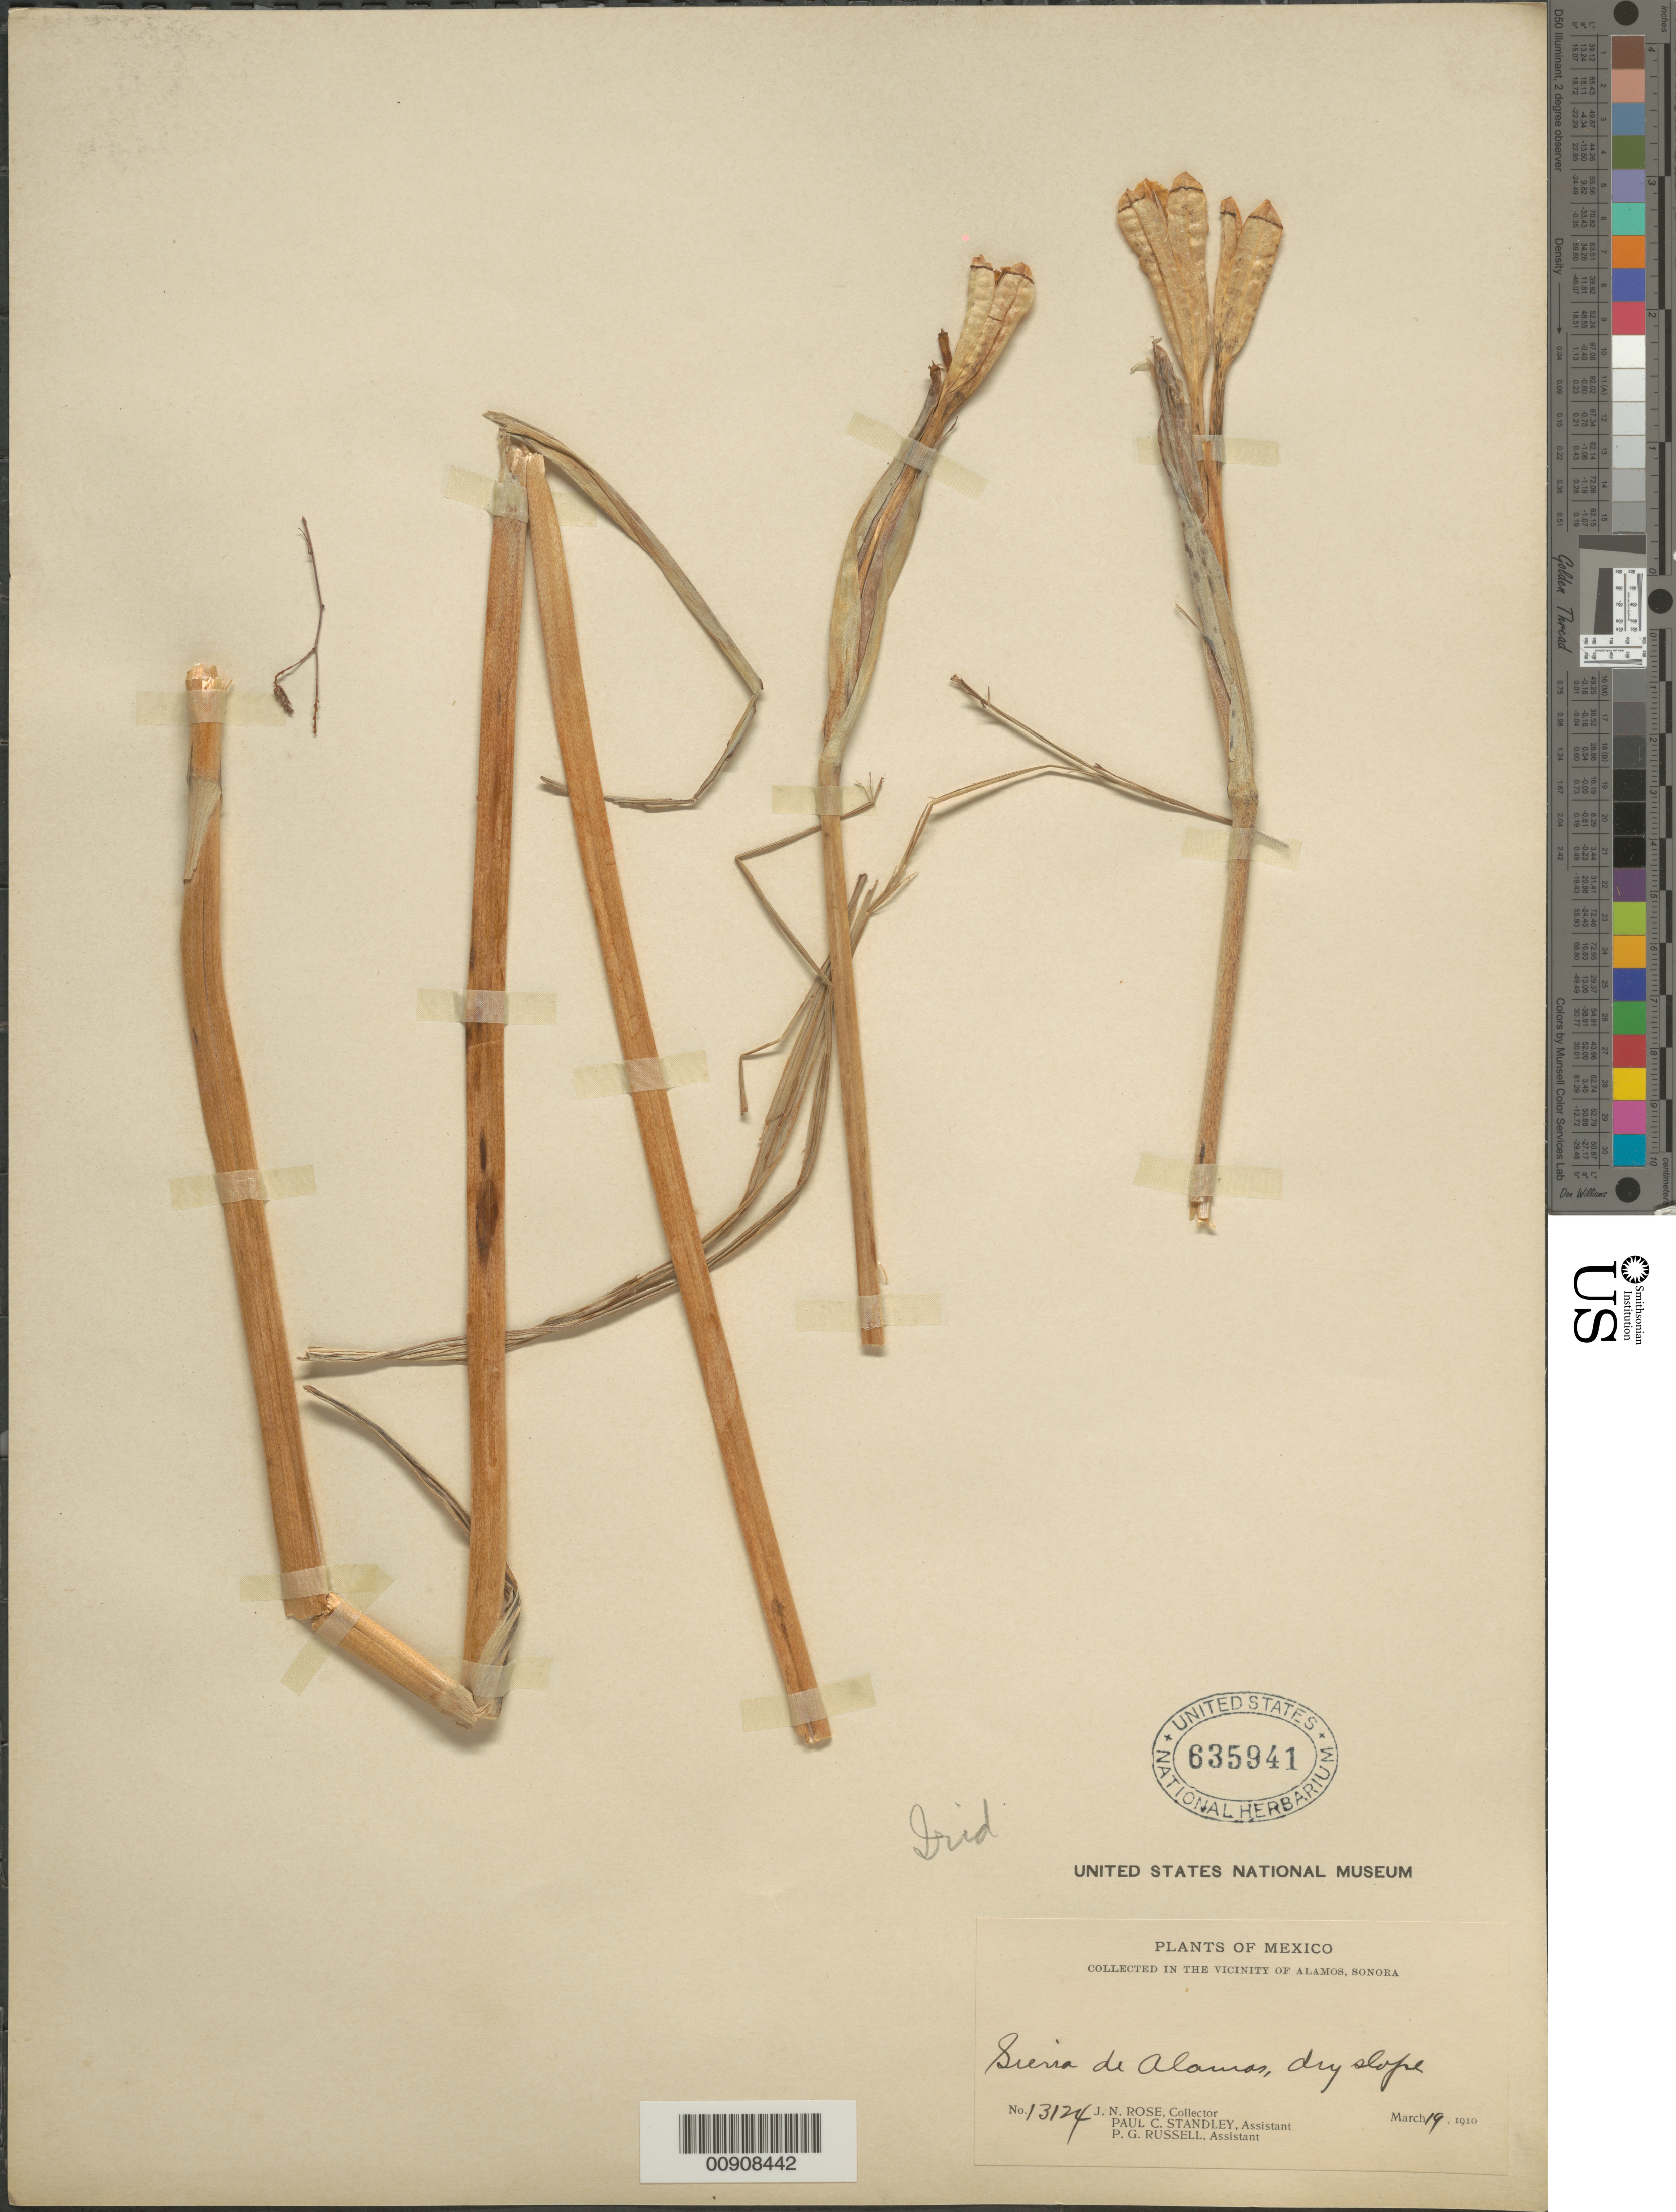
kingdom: Plantae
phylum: Tracheophyta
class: Liliopsida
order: Asparagales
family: Iridaceae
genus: Iris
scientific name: Iris sp.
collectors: J. N. Rose, P. C. Standley & P. G. Russell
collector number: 13124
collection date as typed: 19 Mar 1910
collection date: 1910-03-19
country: Mexico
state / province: Sonora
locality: Sierra de Alamos, Sonora.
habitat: Dry slope.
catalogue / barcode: US 635941